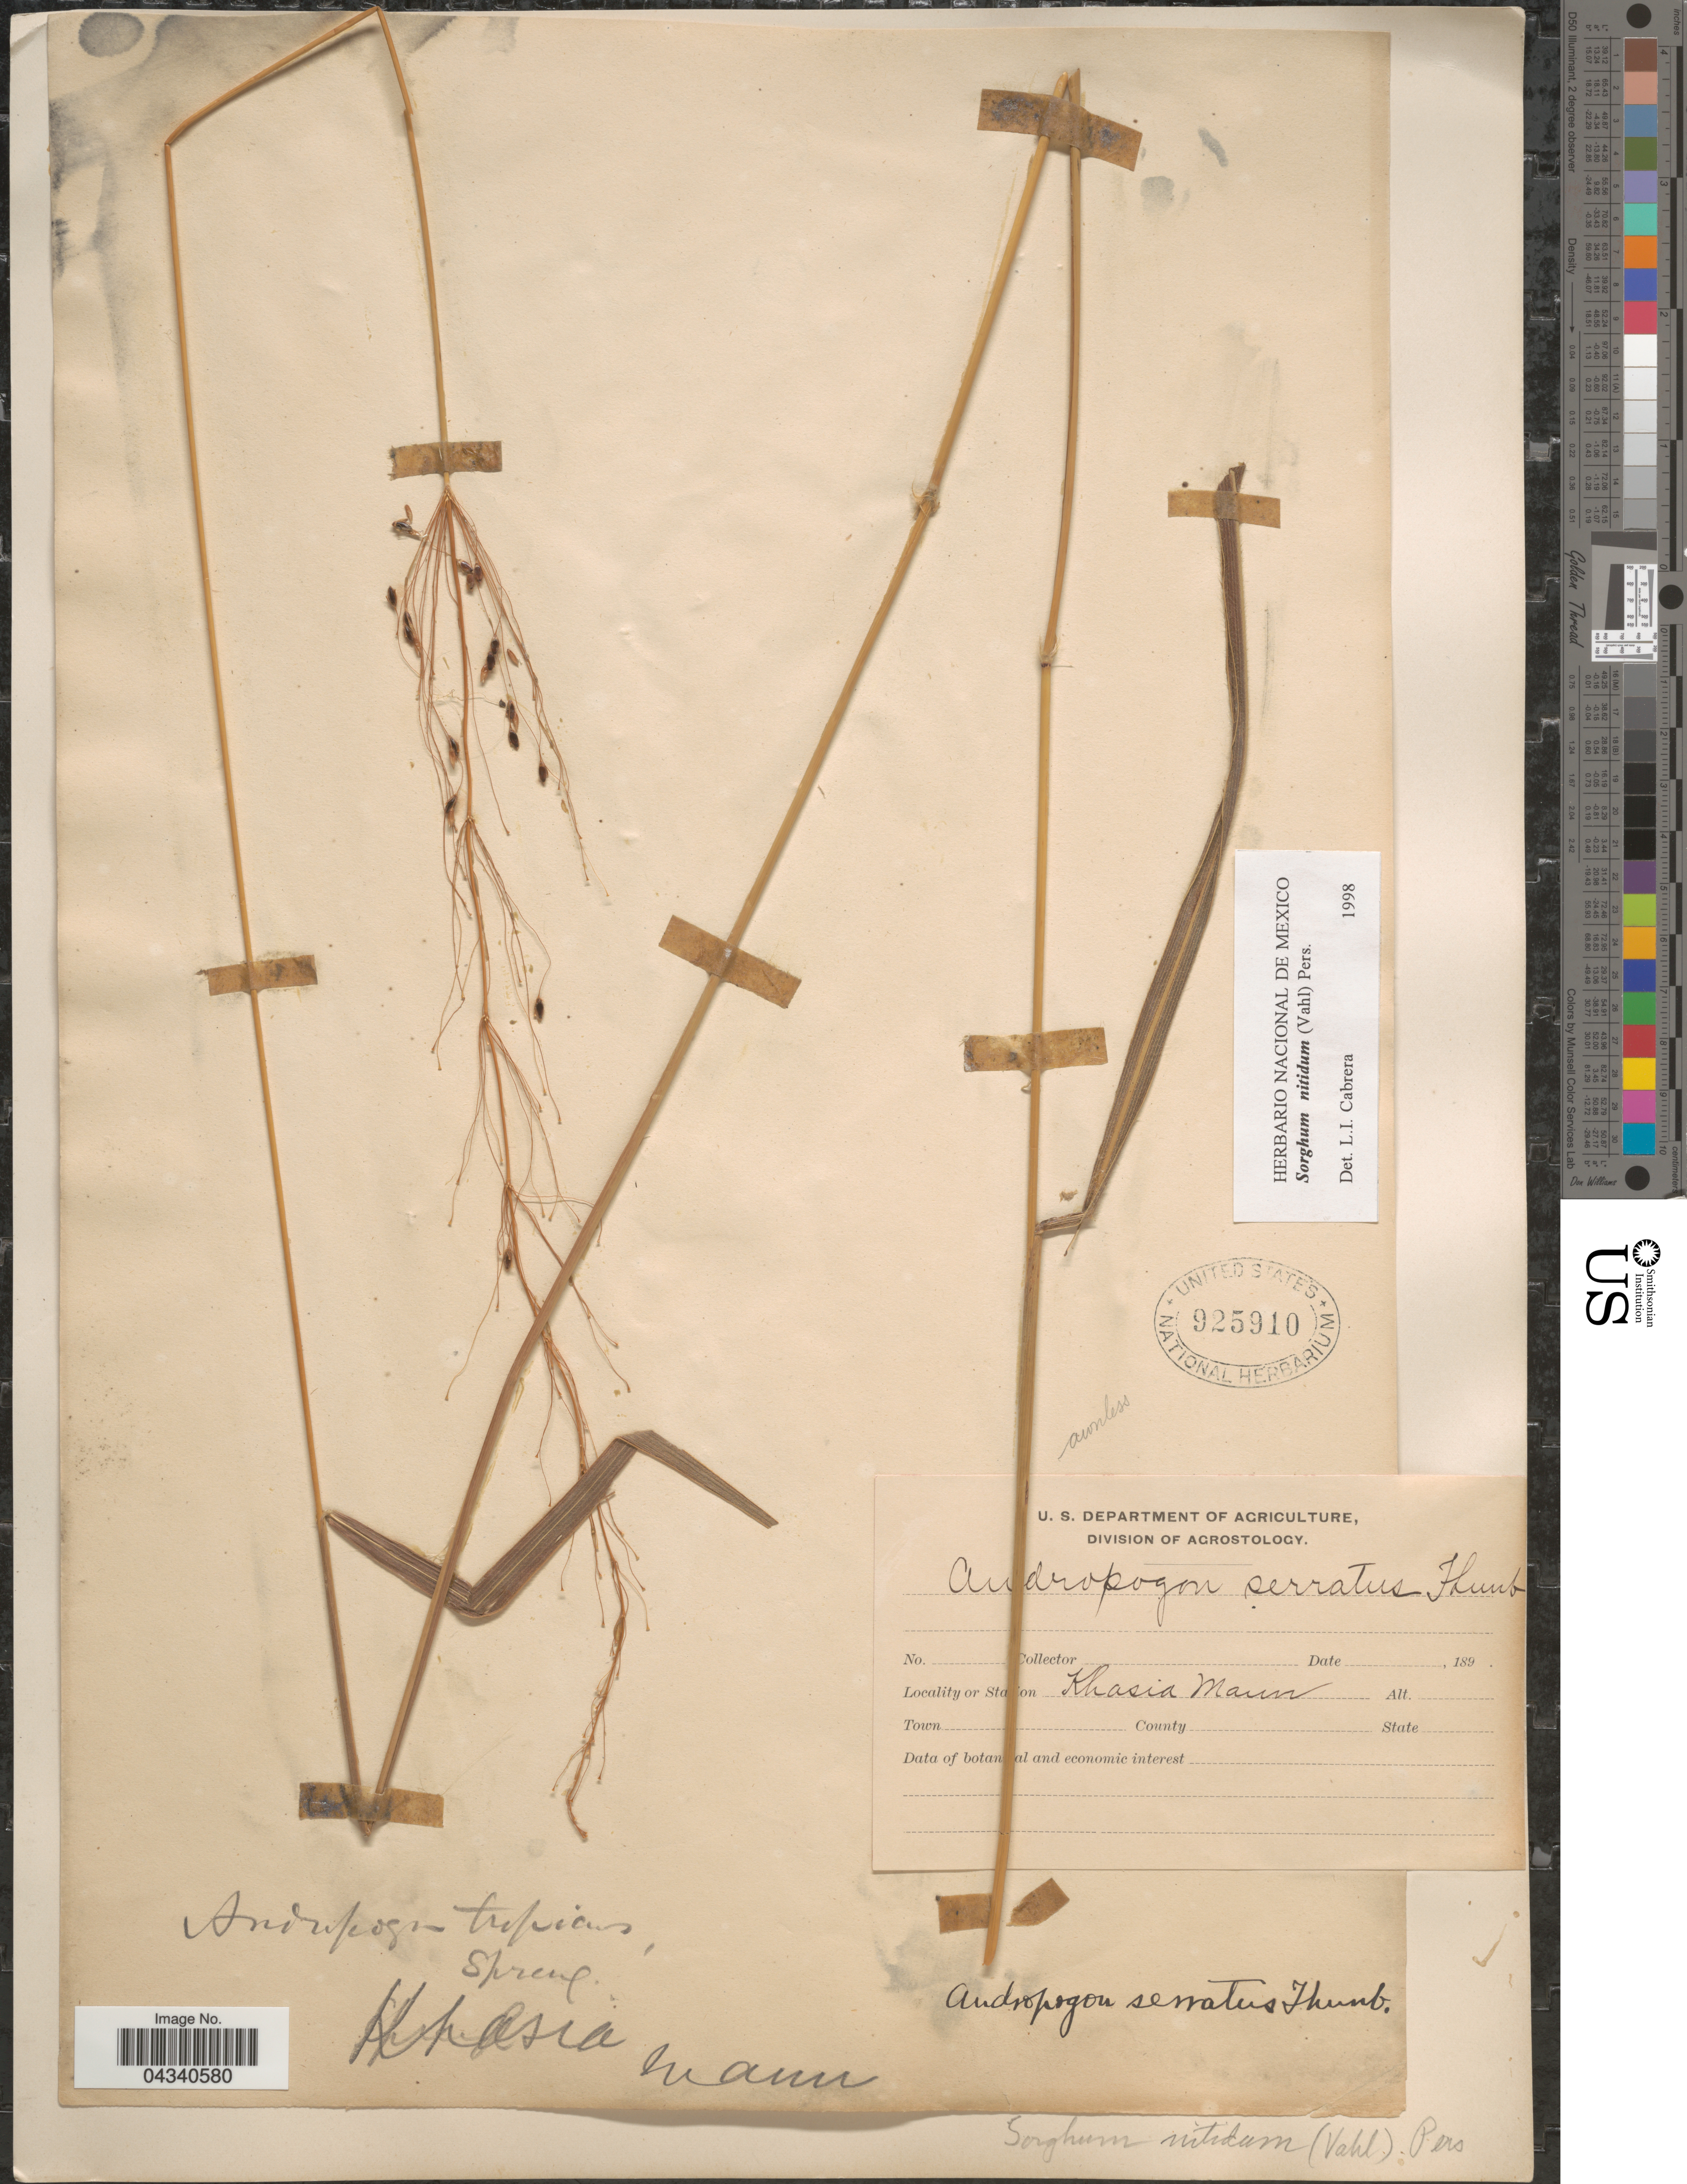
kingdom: Plantae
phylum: Tracheophyta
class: Liliopsida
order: Poales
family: Poaceae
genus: Sorghum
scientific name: Sorghum nitidum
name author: (Vahl) Pers.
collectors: Mann, --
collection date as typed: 189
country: India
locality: Khasia.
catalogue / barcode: US 925910